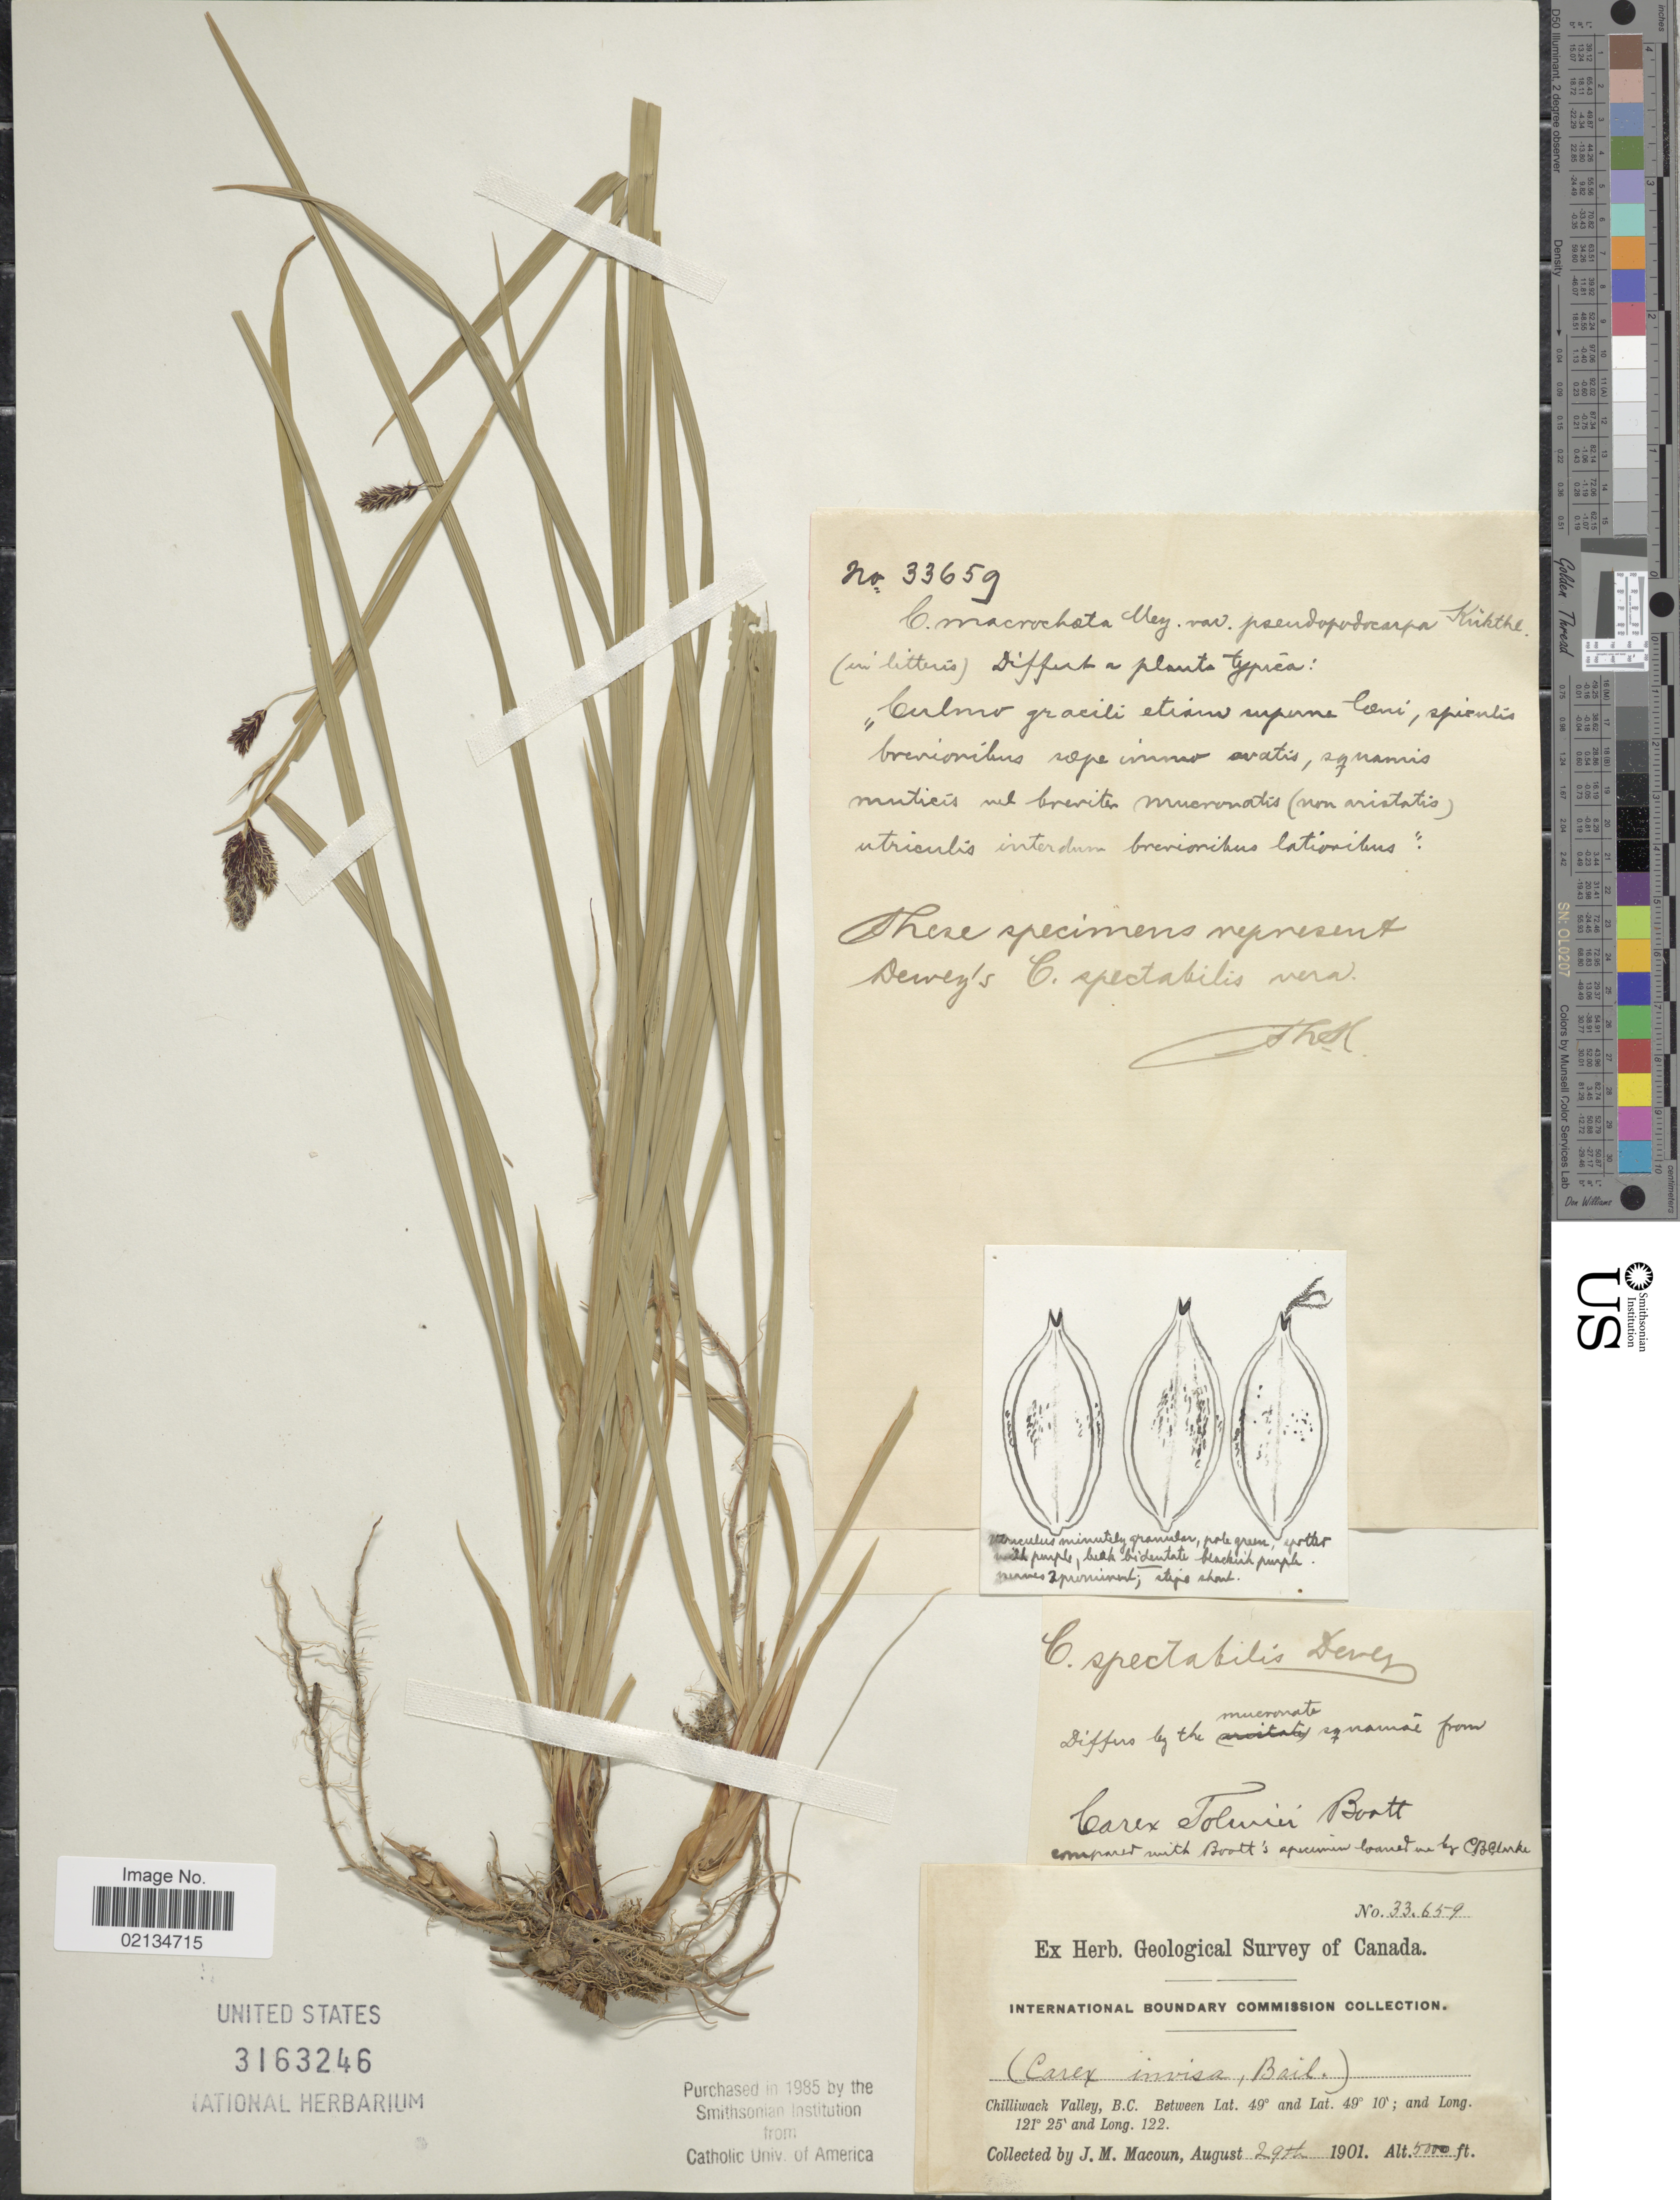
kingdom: Plantae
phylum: Tracheophyta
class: Liliopsida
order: Poales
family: Cyperaceae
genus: Carex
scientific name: Carex spectabilis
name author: Dewey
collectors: J. M. Macoun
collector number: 33659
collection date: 1901-08-29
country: Canada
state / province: British Columbia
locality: Chilliwack Valley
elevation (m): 1524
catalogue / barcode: US 3163246